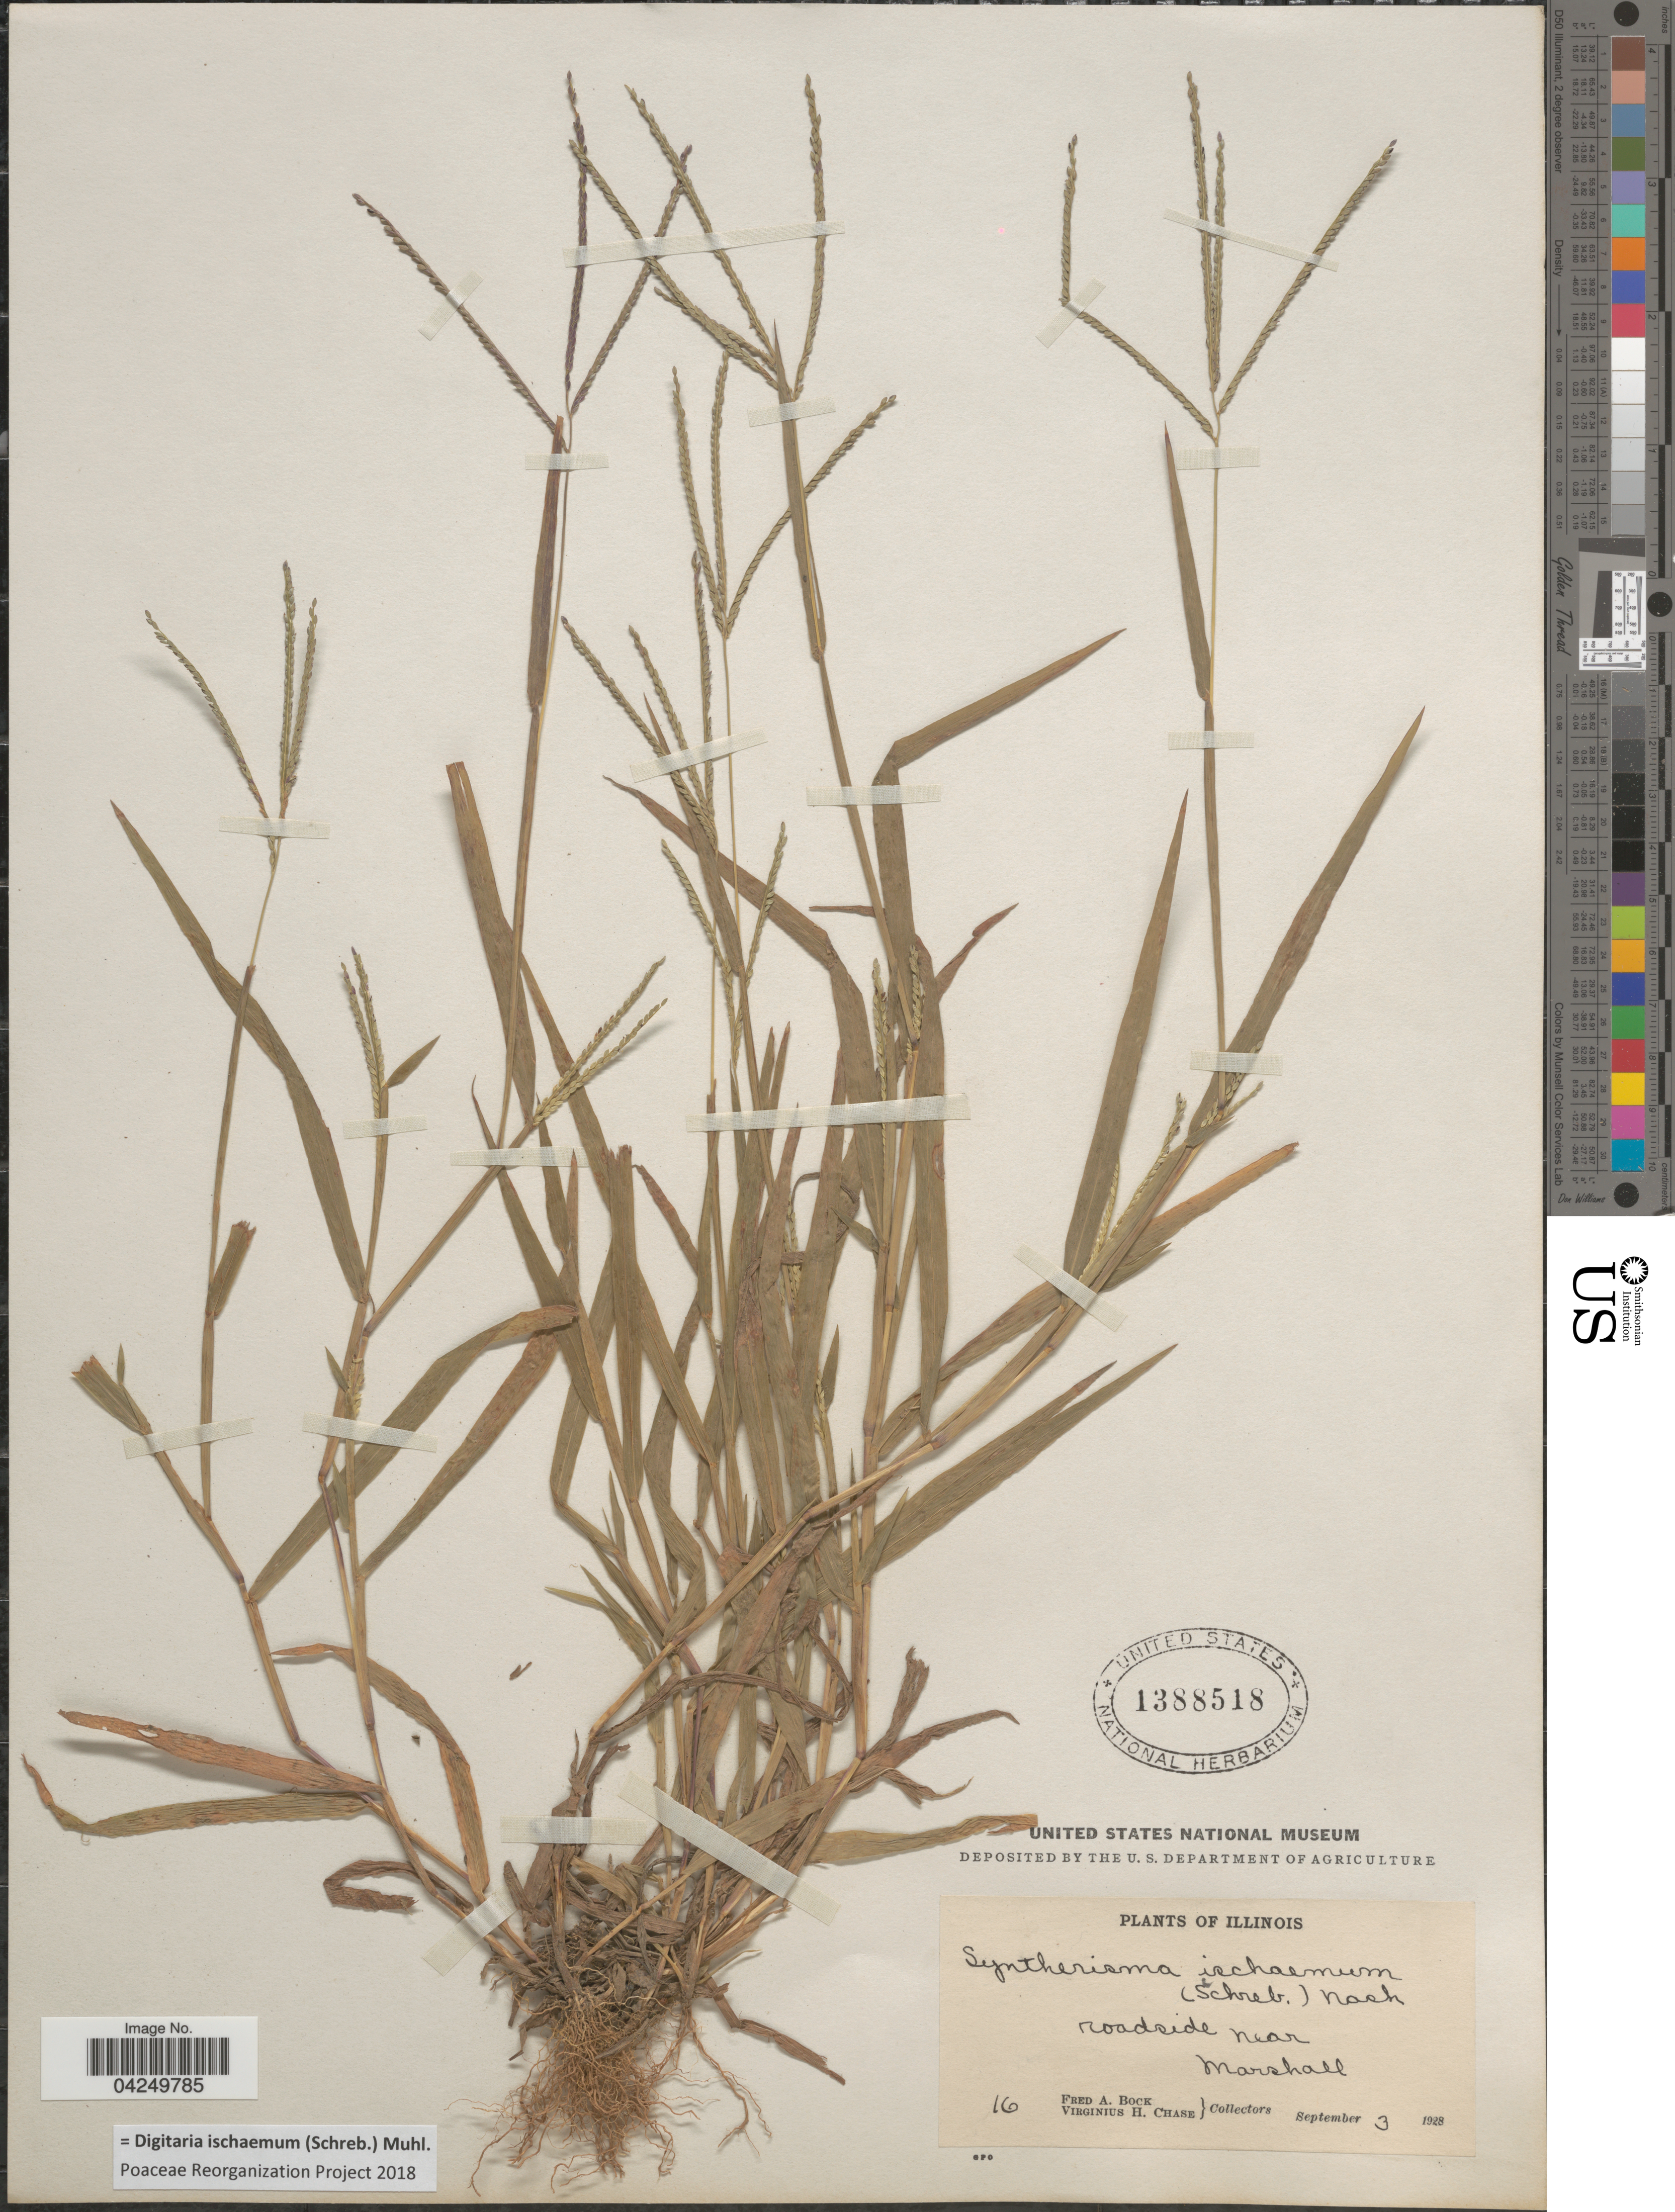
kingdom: Plantae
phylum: Tracheophyta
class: Liliopsida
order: Poales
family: Poaceae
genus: Digitaria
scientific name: Digitaria ischaemum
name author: (Schreber) Schreber ex Muhl.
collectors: F. Bock & V. H. Chase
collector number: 16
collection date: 1928-09-03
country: United States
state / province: Illinois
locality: Roadside near Marshall.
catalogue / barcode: US 1388518